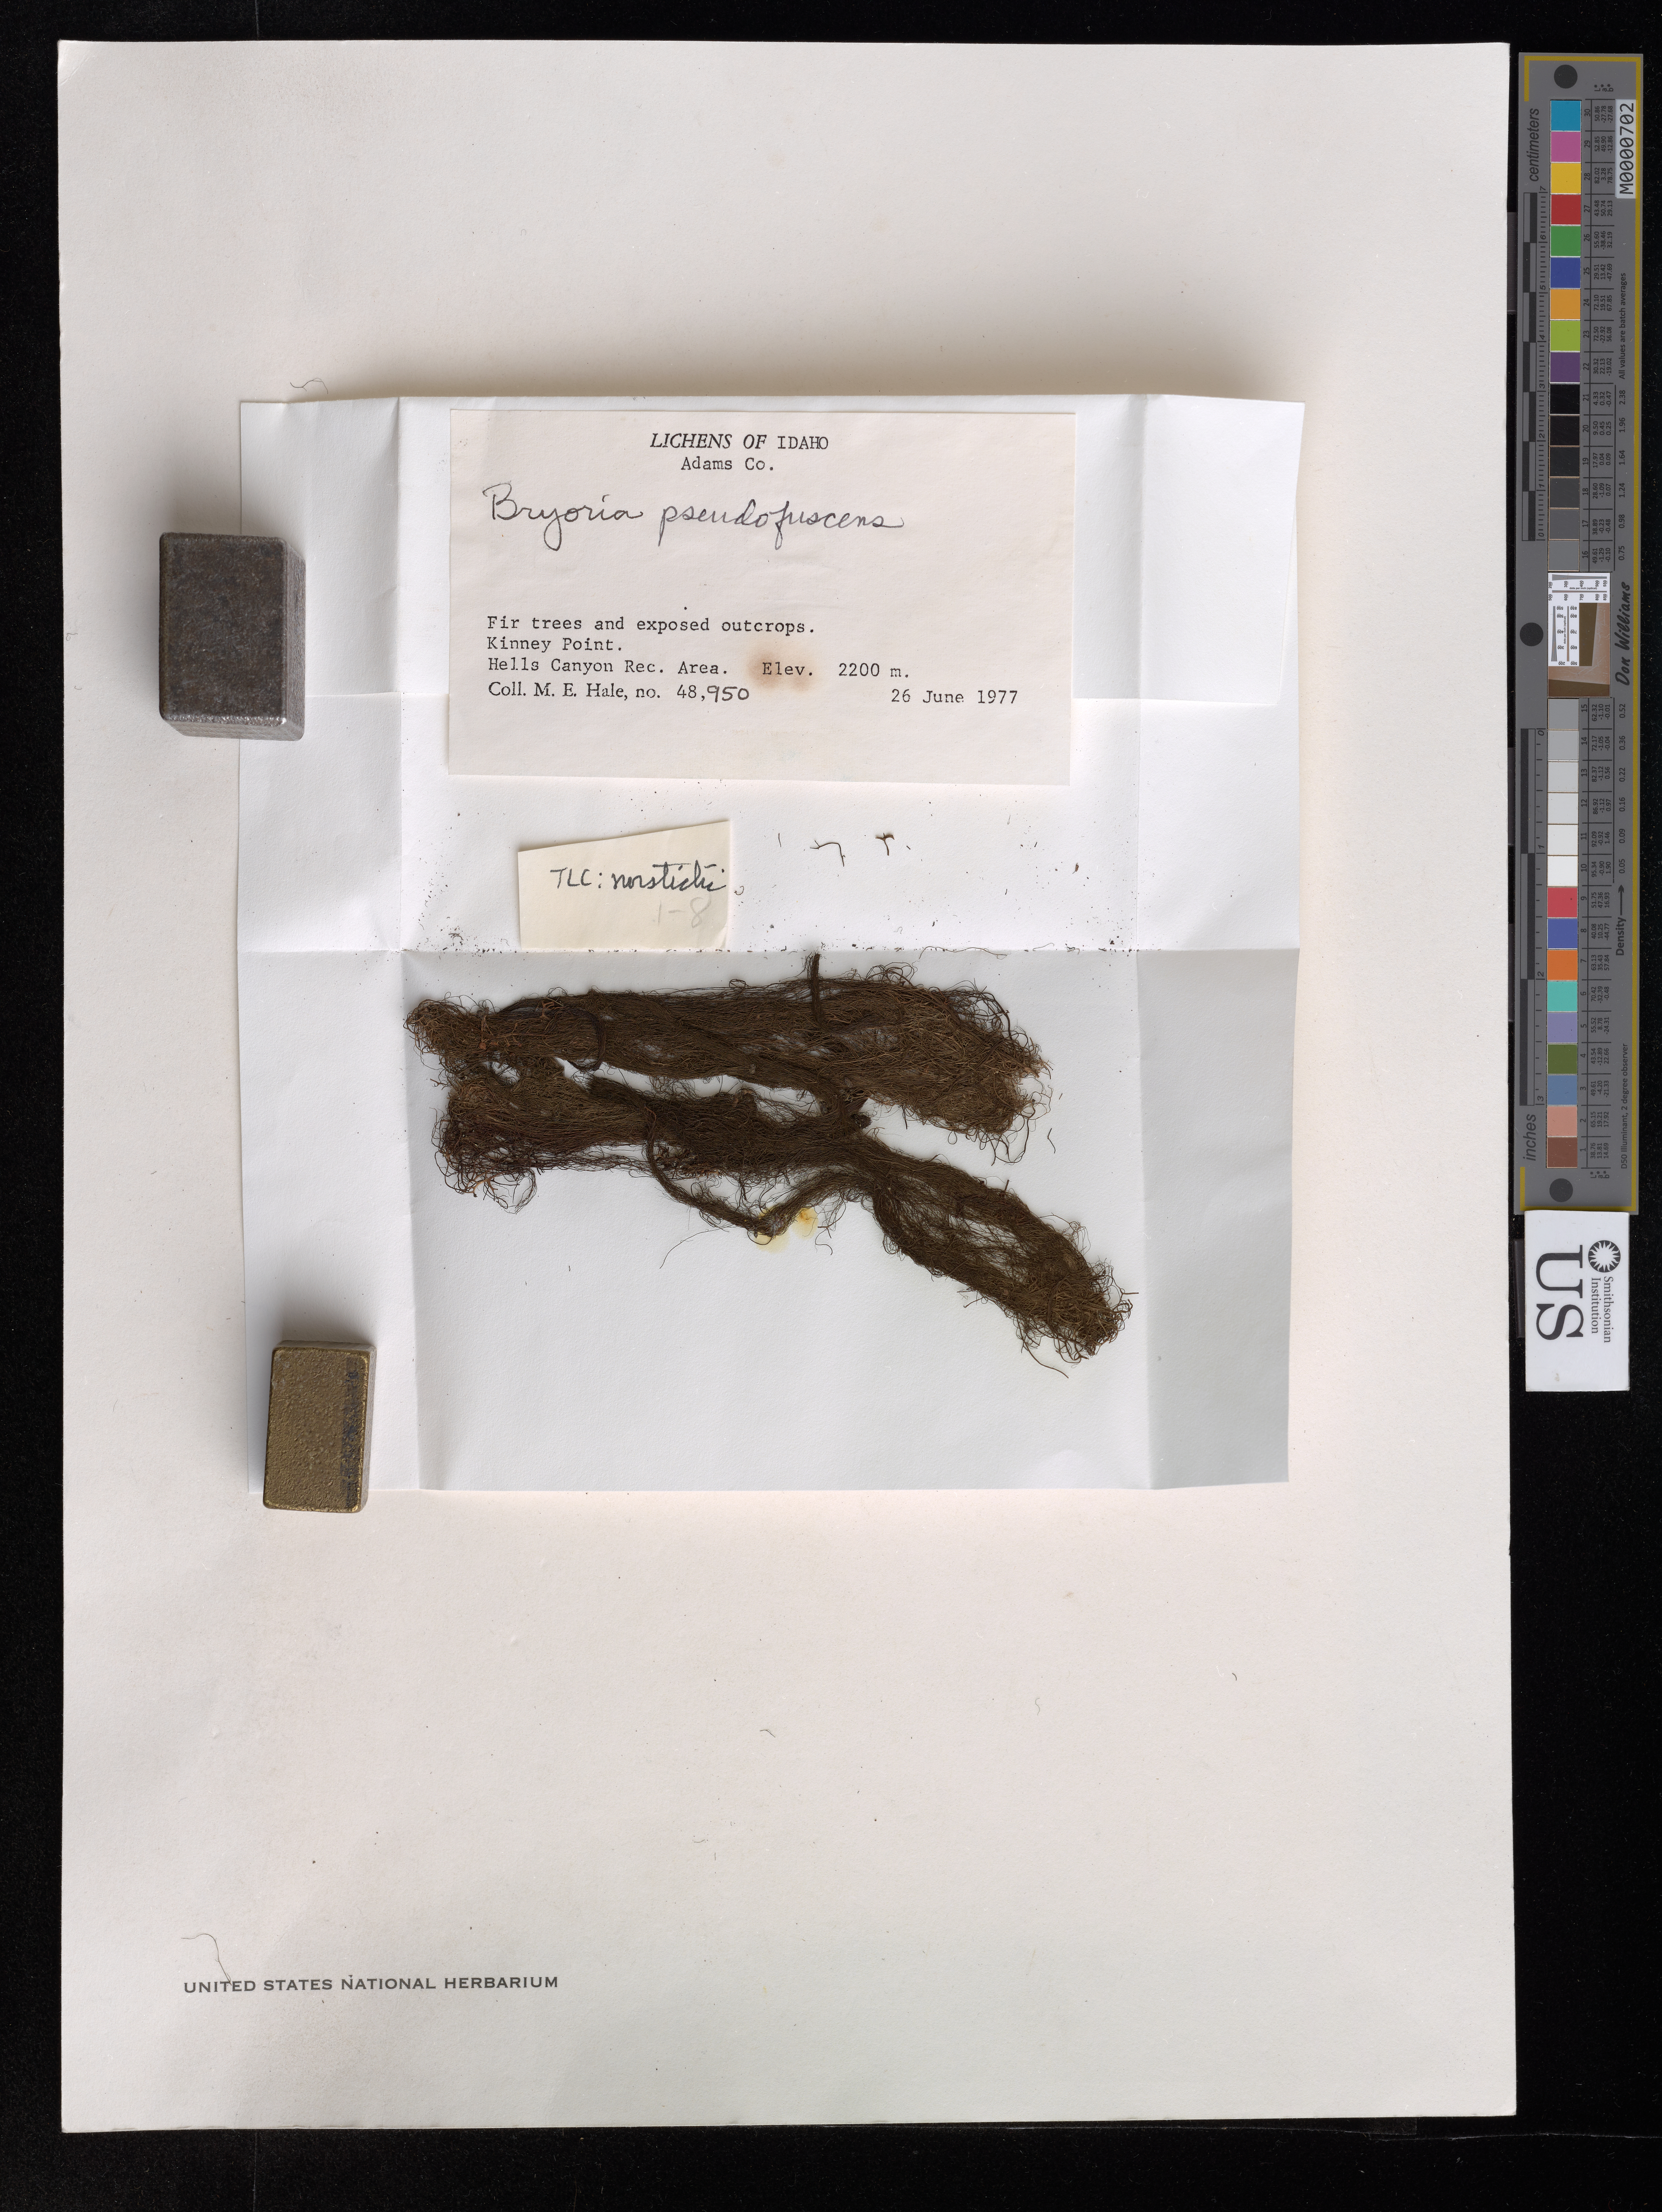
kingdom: Fungi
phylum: Ascomycota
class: Lecanoromycetes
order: Lecanorales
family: Parmeliaceae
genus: Bryoria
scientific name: Bryoria pseudofuscescens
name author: (Gyeln.) Brodo & D. Hawksw.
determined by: McMullin, R. Troy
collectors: M. Hale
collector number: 48950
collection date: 1977-06-26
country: United States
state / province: Idaho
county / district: Adams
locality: Kinney Point. Hells Canyon Rec. Area.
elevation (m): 2200